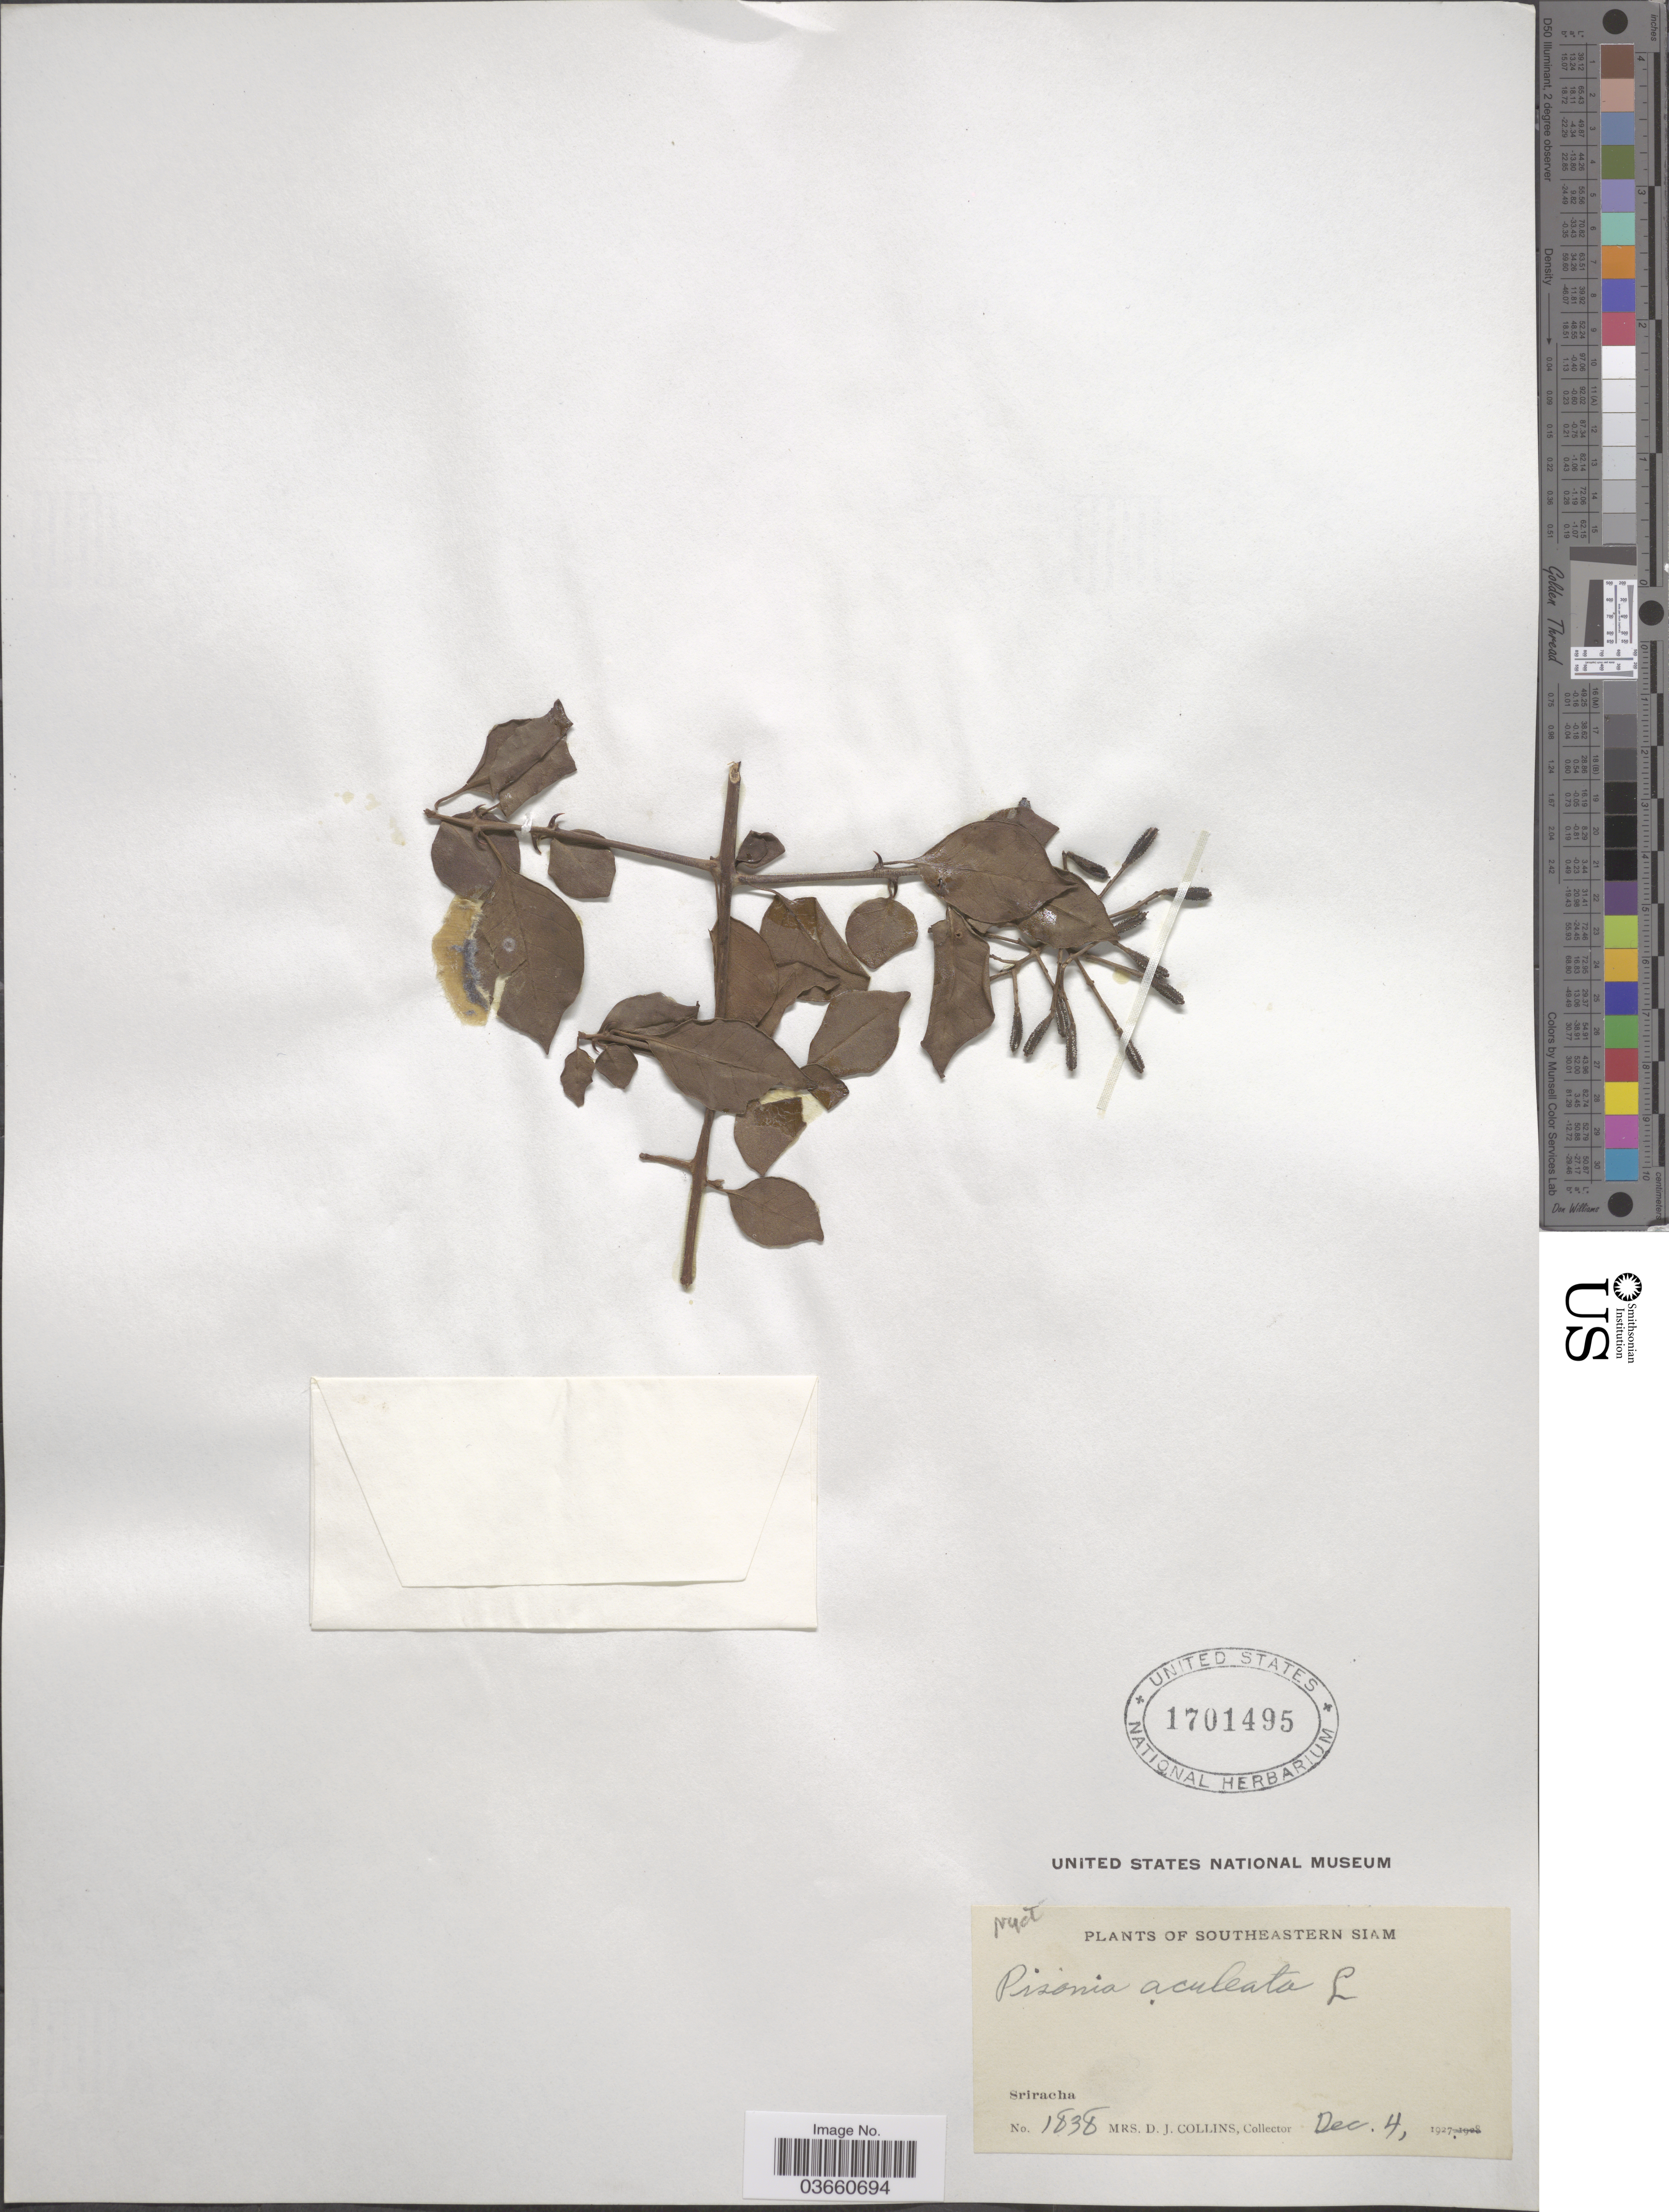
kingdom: Plantae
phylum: Tracheophyta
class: Magnoliopsida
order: Caryophyllales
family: Nyctaginaceae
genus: Pisonia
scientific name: Pisonia aculeata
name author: L.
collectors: Mrs. D. J. Collins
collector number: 1838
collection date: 1927-12-04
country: Thailand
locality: Southeastern Siam. Sriracha.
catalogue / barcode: US 1701495